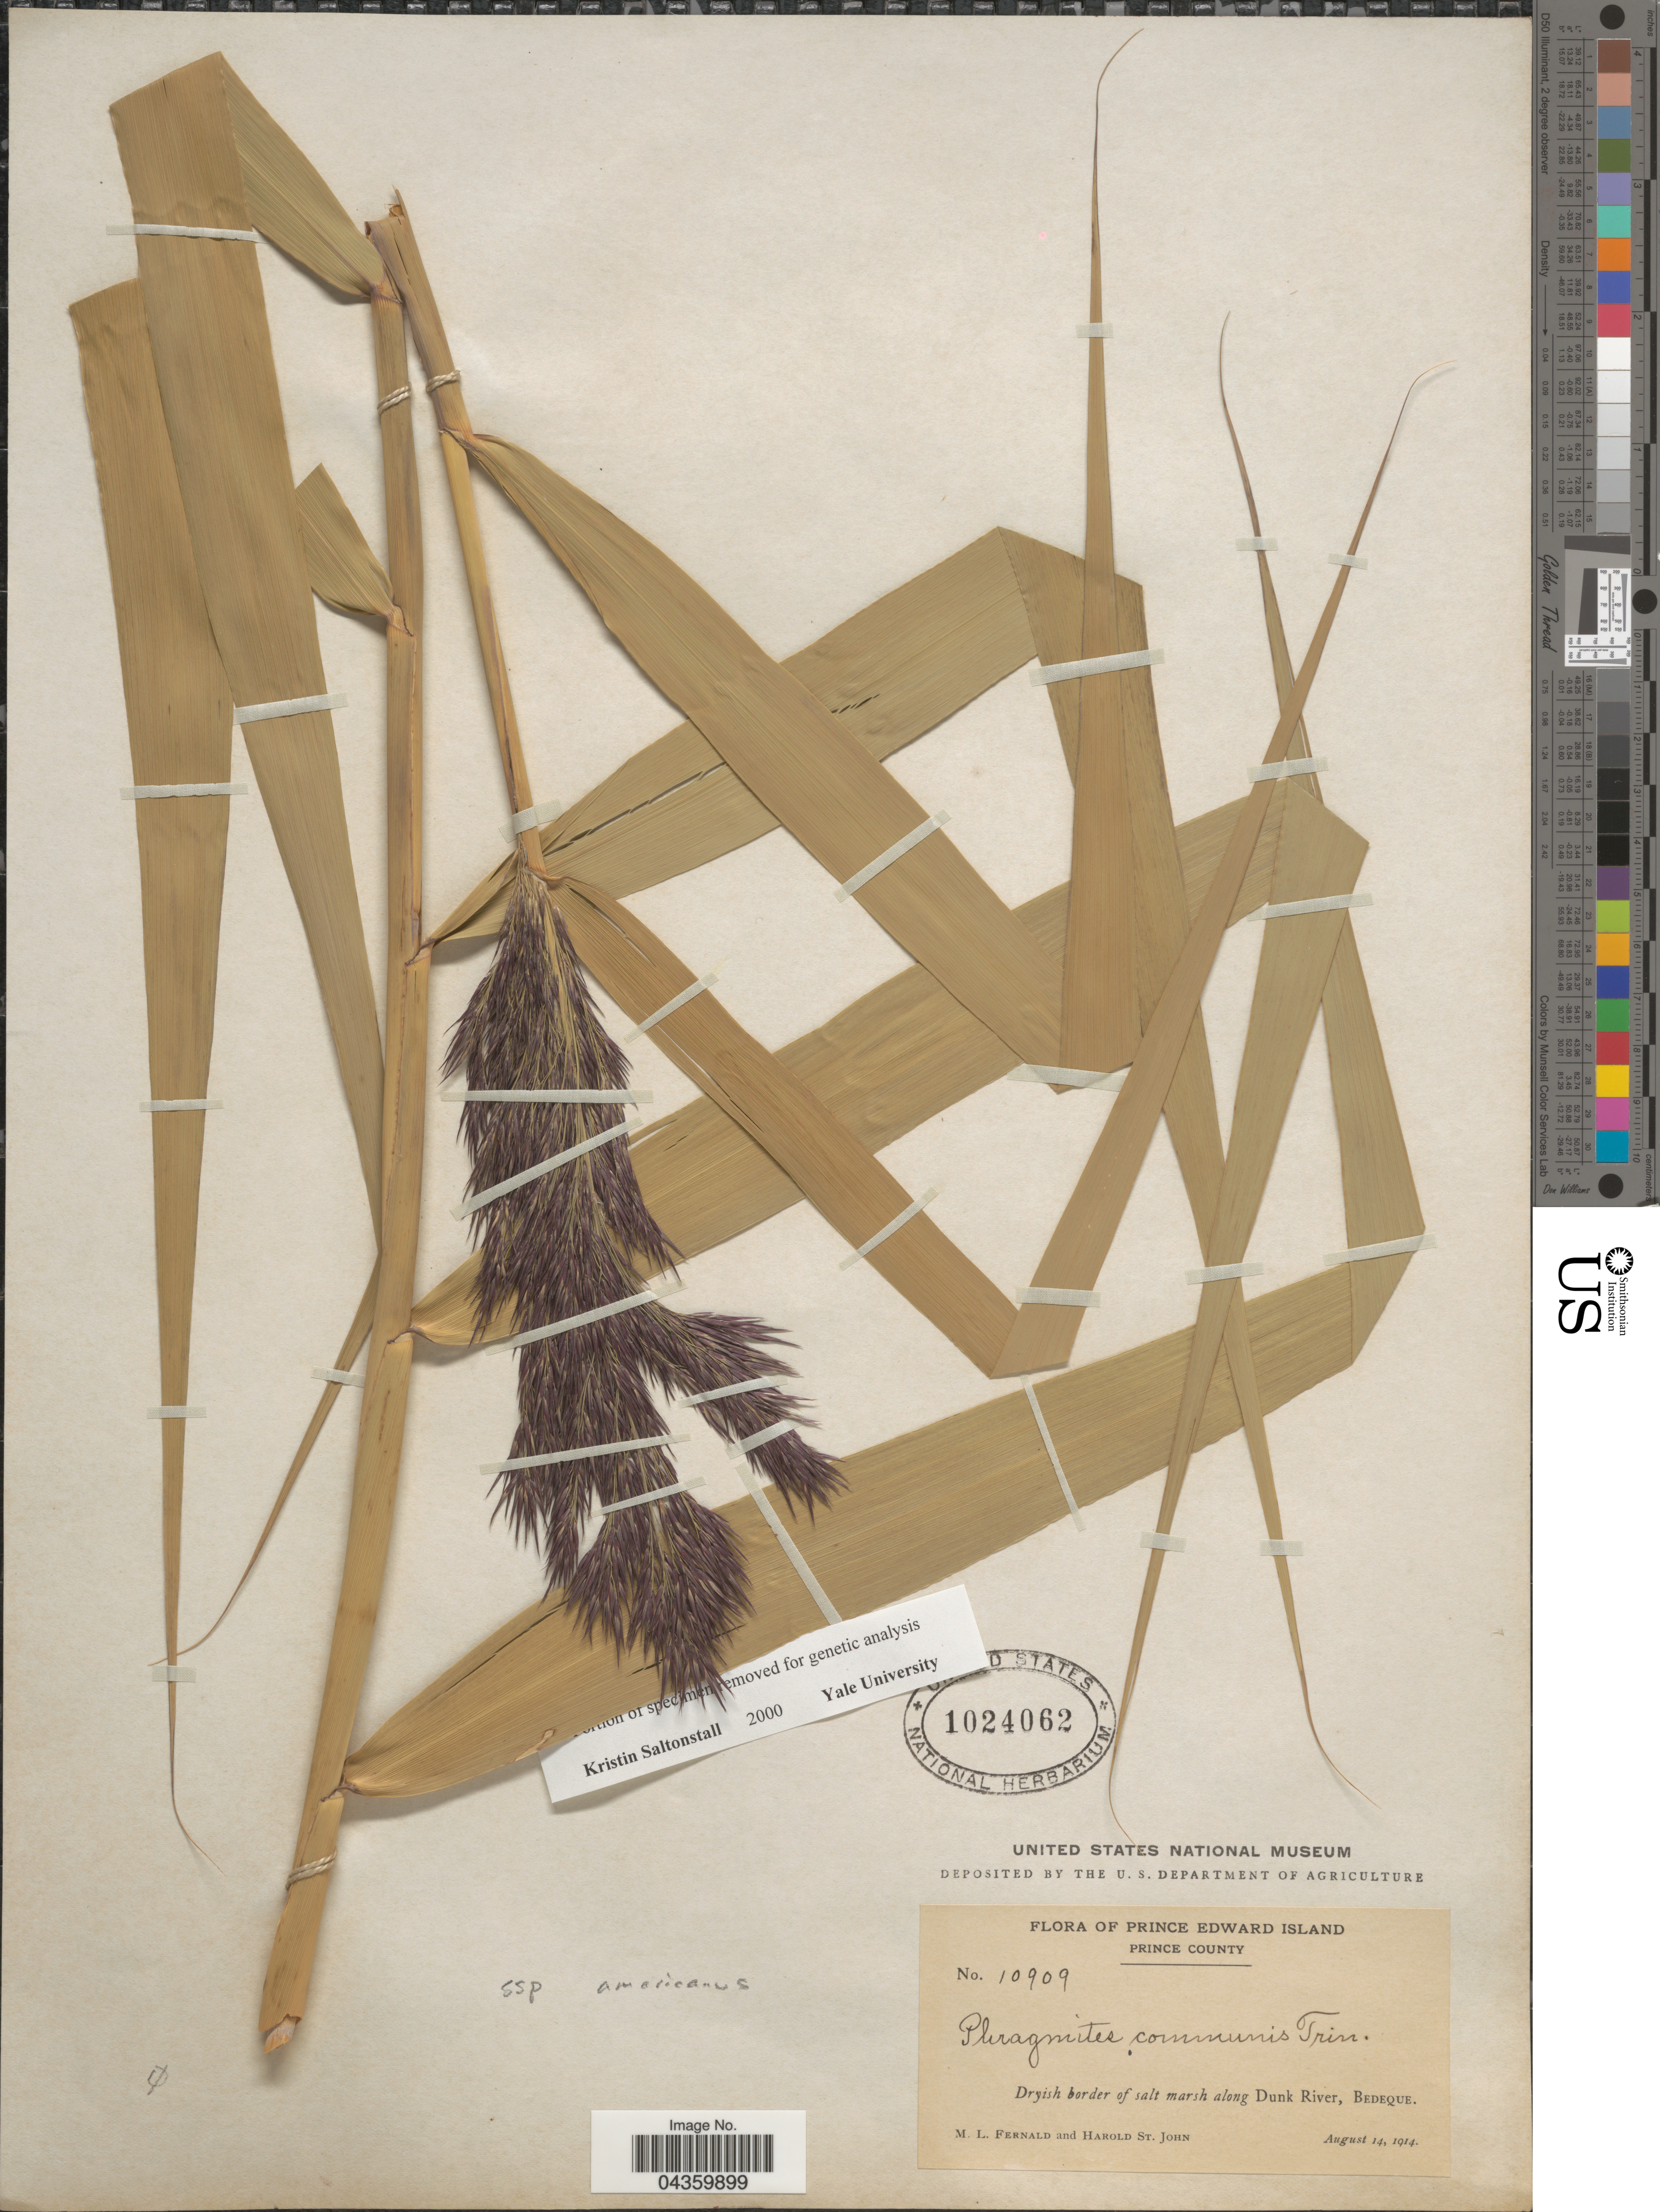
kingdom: Plantae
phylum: Tracheophyta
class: Liliopsida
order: Poales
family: Poaceae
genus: Phragmites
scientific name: Phragmites australis subsp. americanus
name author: Saltonstall & et al.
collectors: M. L. Fernald & H. St. John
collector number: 10909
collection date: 1914-08-14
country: Canada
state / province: Prince Edward Island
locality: Prince County. Dryish border of salt marsh along Dunk River, Bedeque.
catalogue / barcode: US 1024062